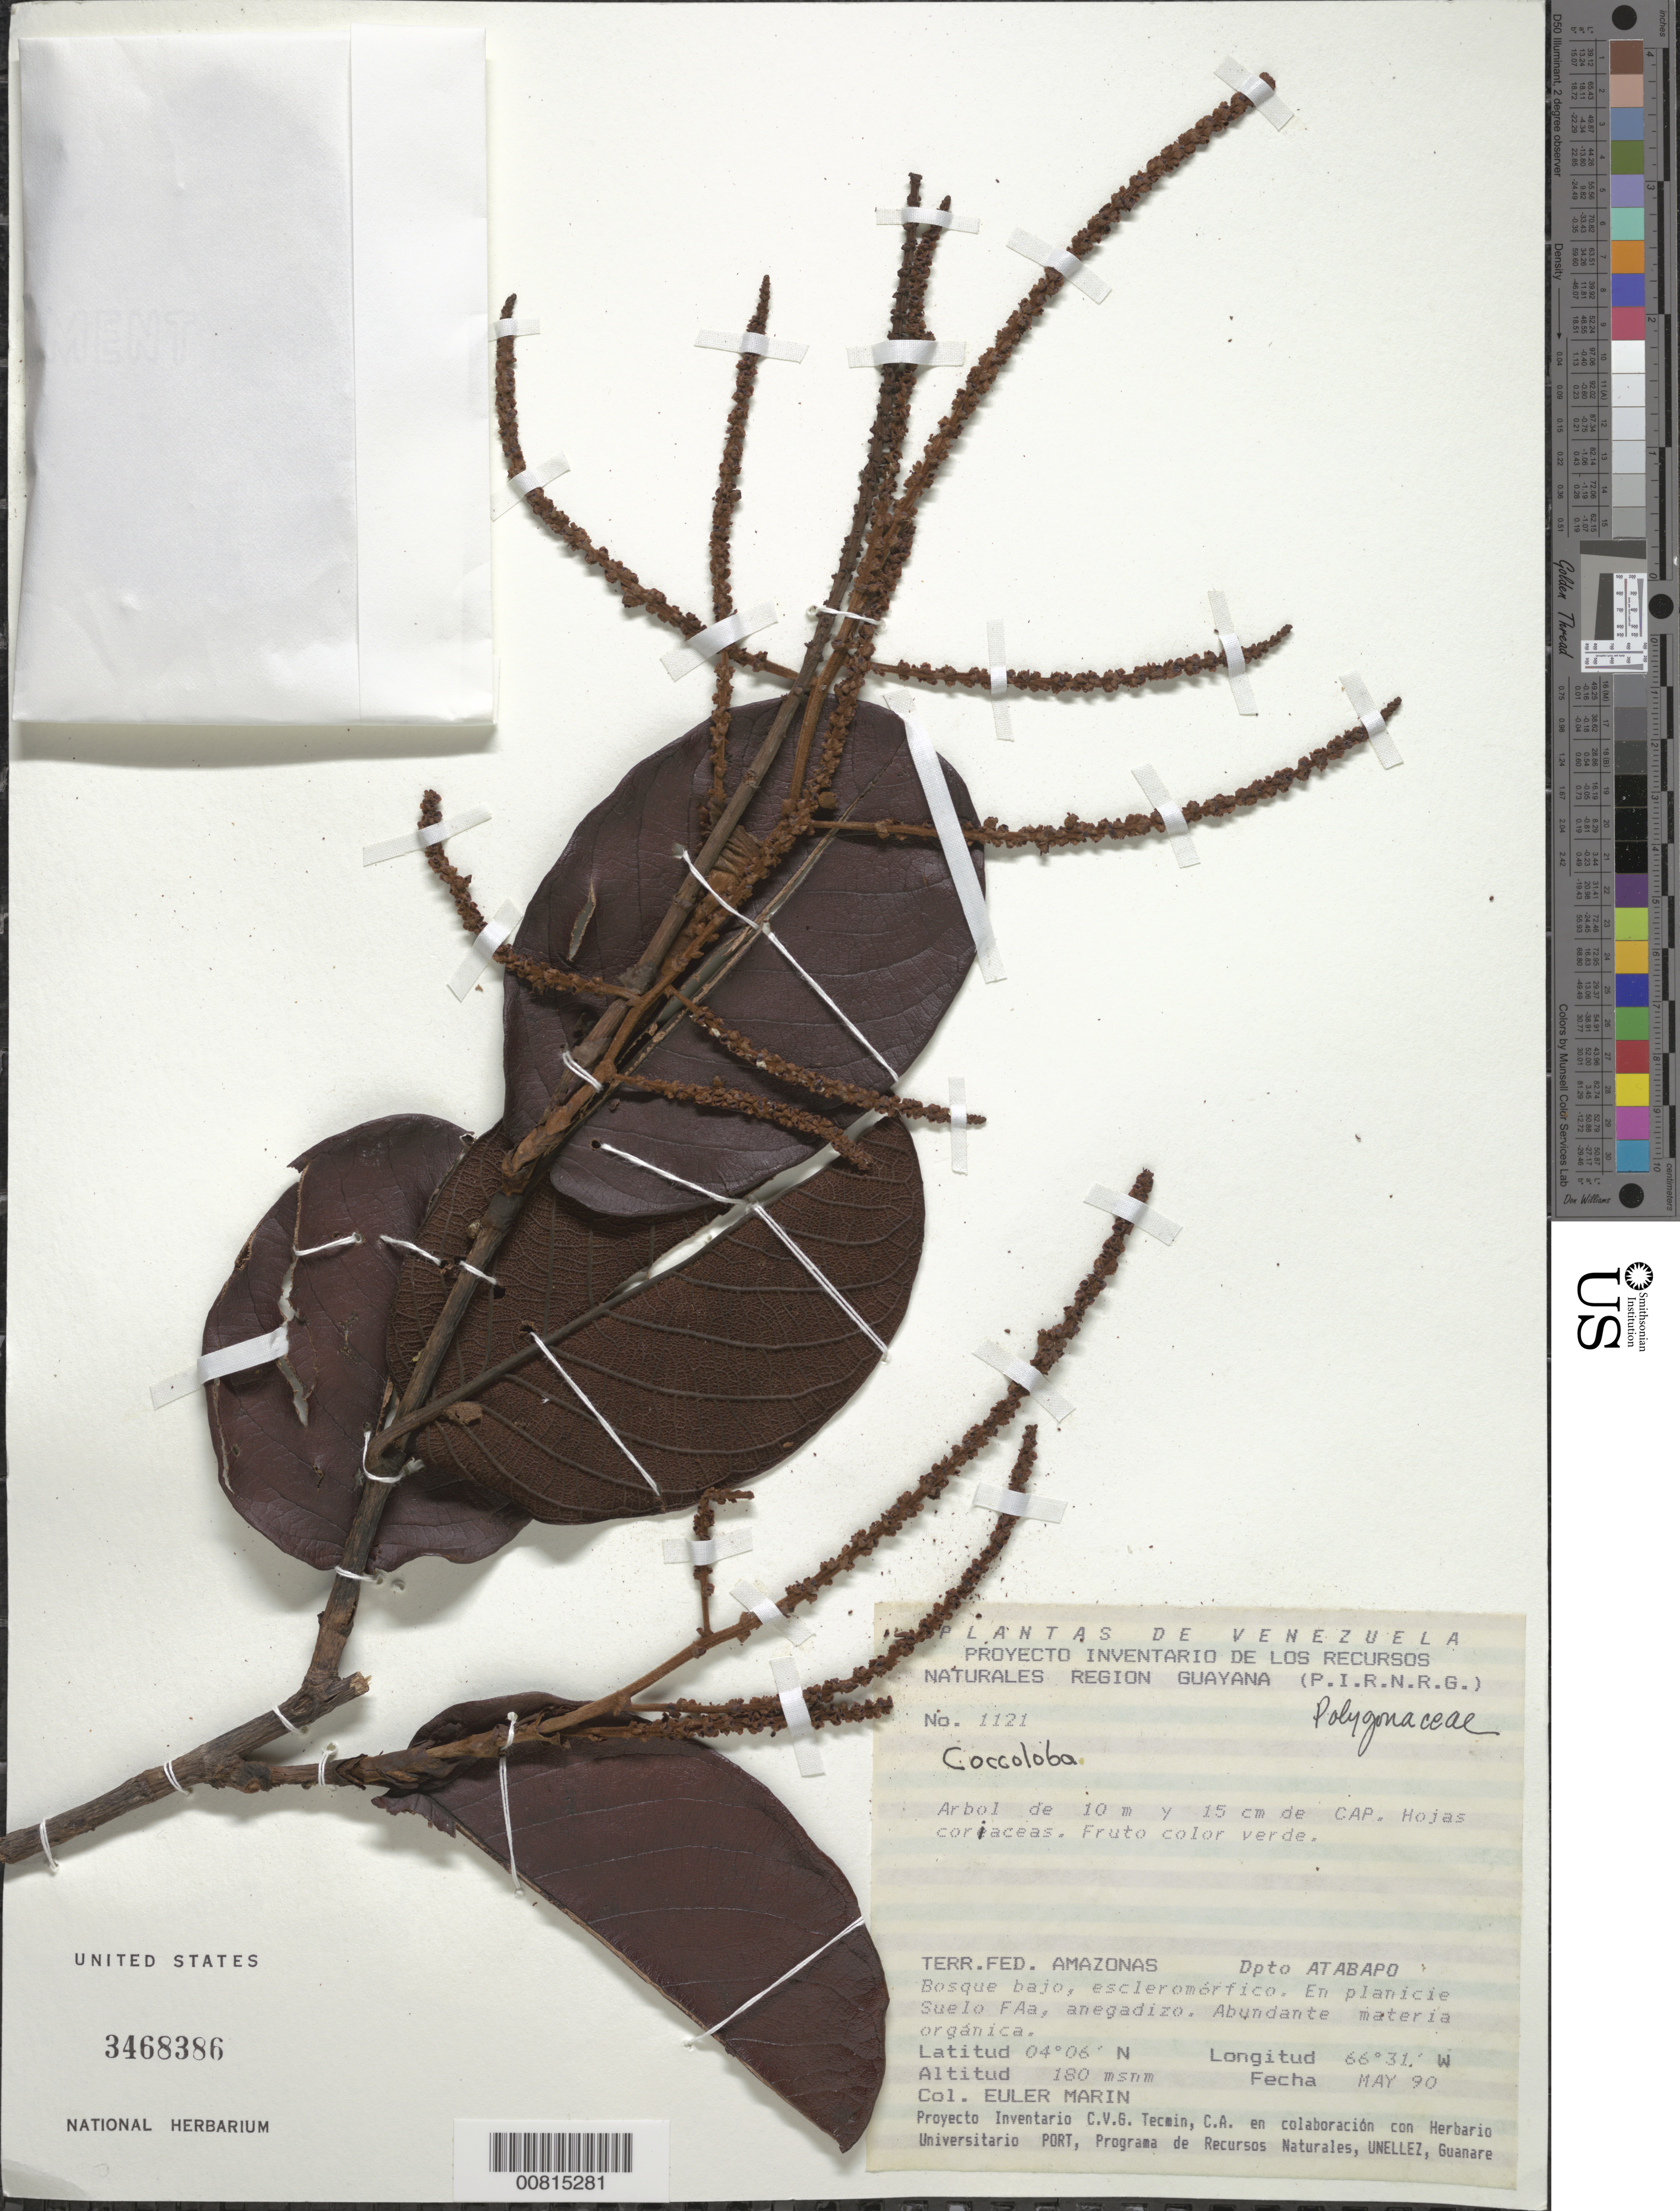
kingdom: Plantae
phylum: Tracheophyta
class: Magnoliopsida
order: Caryophyllales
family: Polygonaceae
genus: Coccoloba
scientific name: Coccoloba sp.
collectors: E. Marin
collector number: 1121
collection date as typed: May-90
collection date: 1990-05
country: Venezuela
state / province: Amazonas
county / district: Atabapo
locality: Planicie Suelo Faa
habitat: Bosque bajo, escleromorfica; planicie suelo, anegadizo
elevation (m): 180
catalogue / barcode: US 3468386